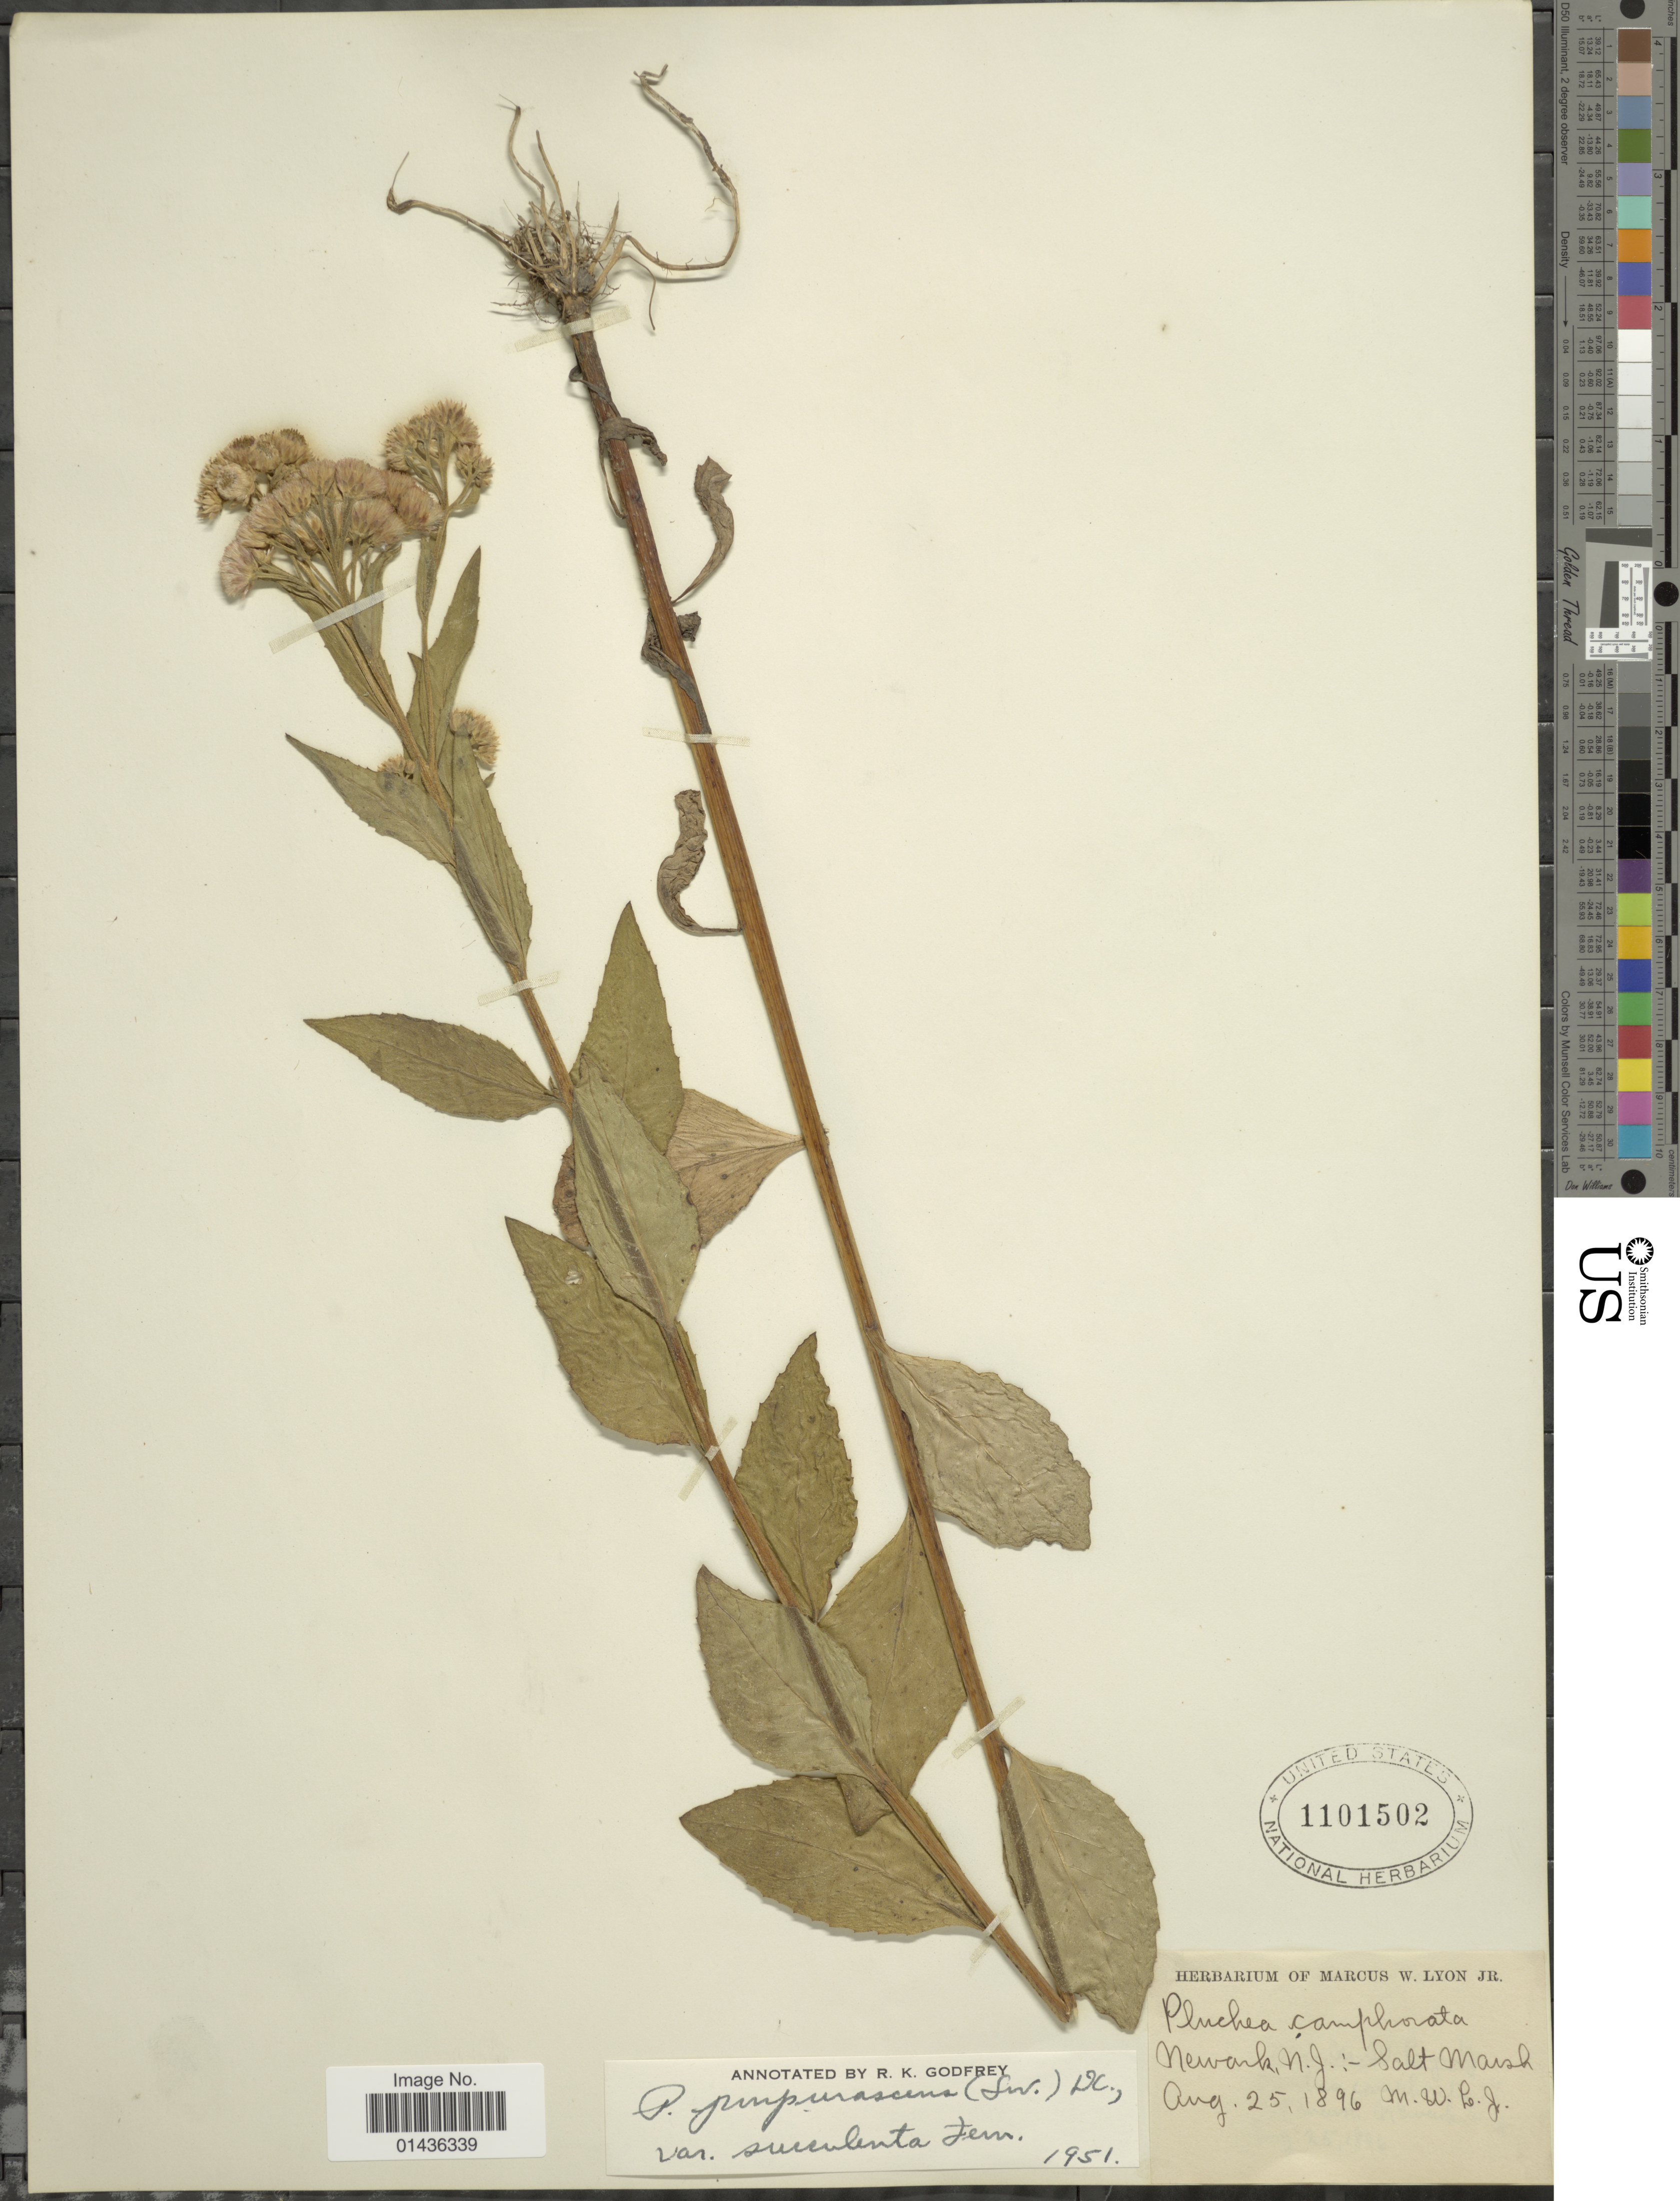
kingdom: Plantae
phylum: Tracheophyta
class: Magnoliopsida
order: Asterales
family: Asteraceae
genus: Pluchea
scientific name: Pluchea odorata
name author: (L.) Cass.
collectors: M. Lyon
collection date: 1896-08-25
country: United States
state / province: New Jersey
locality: Newark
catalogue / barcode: US 1101502